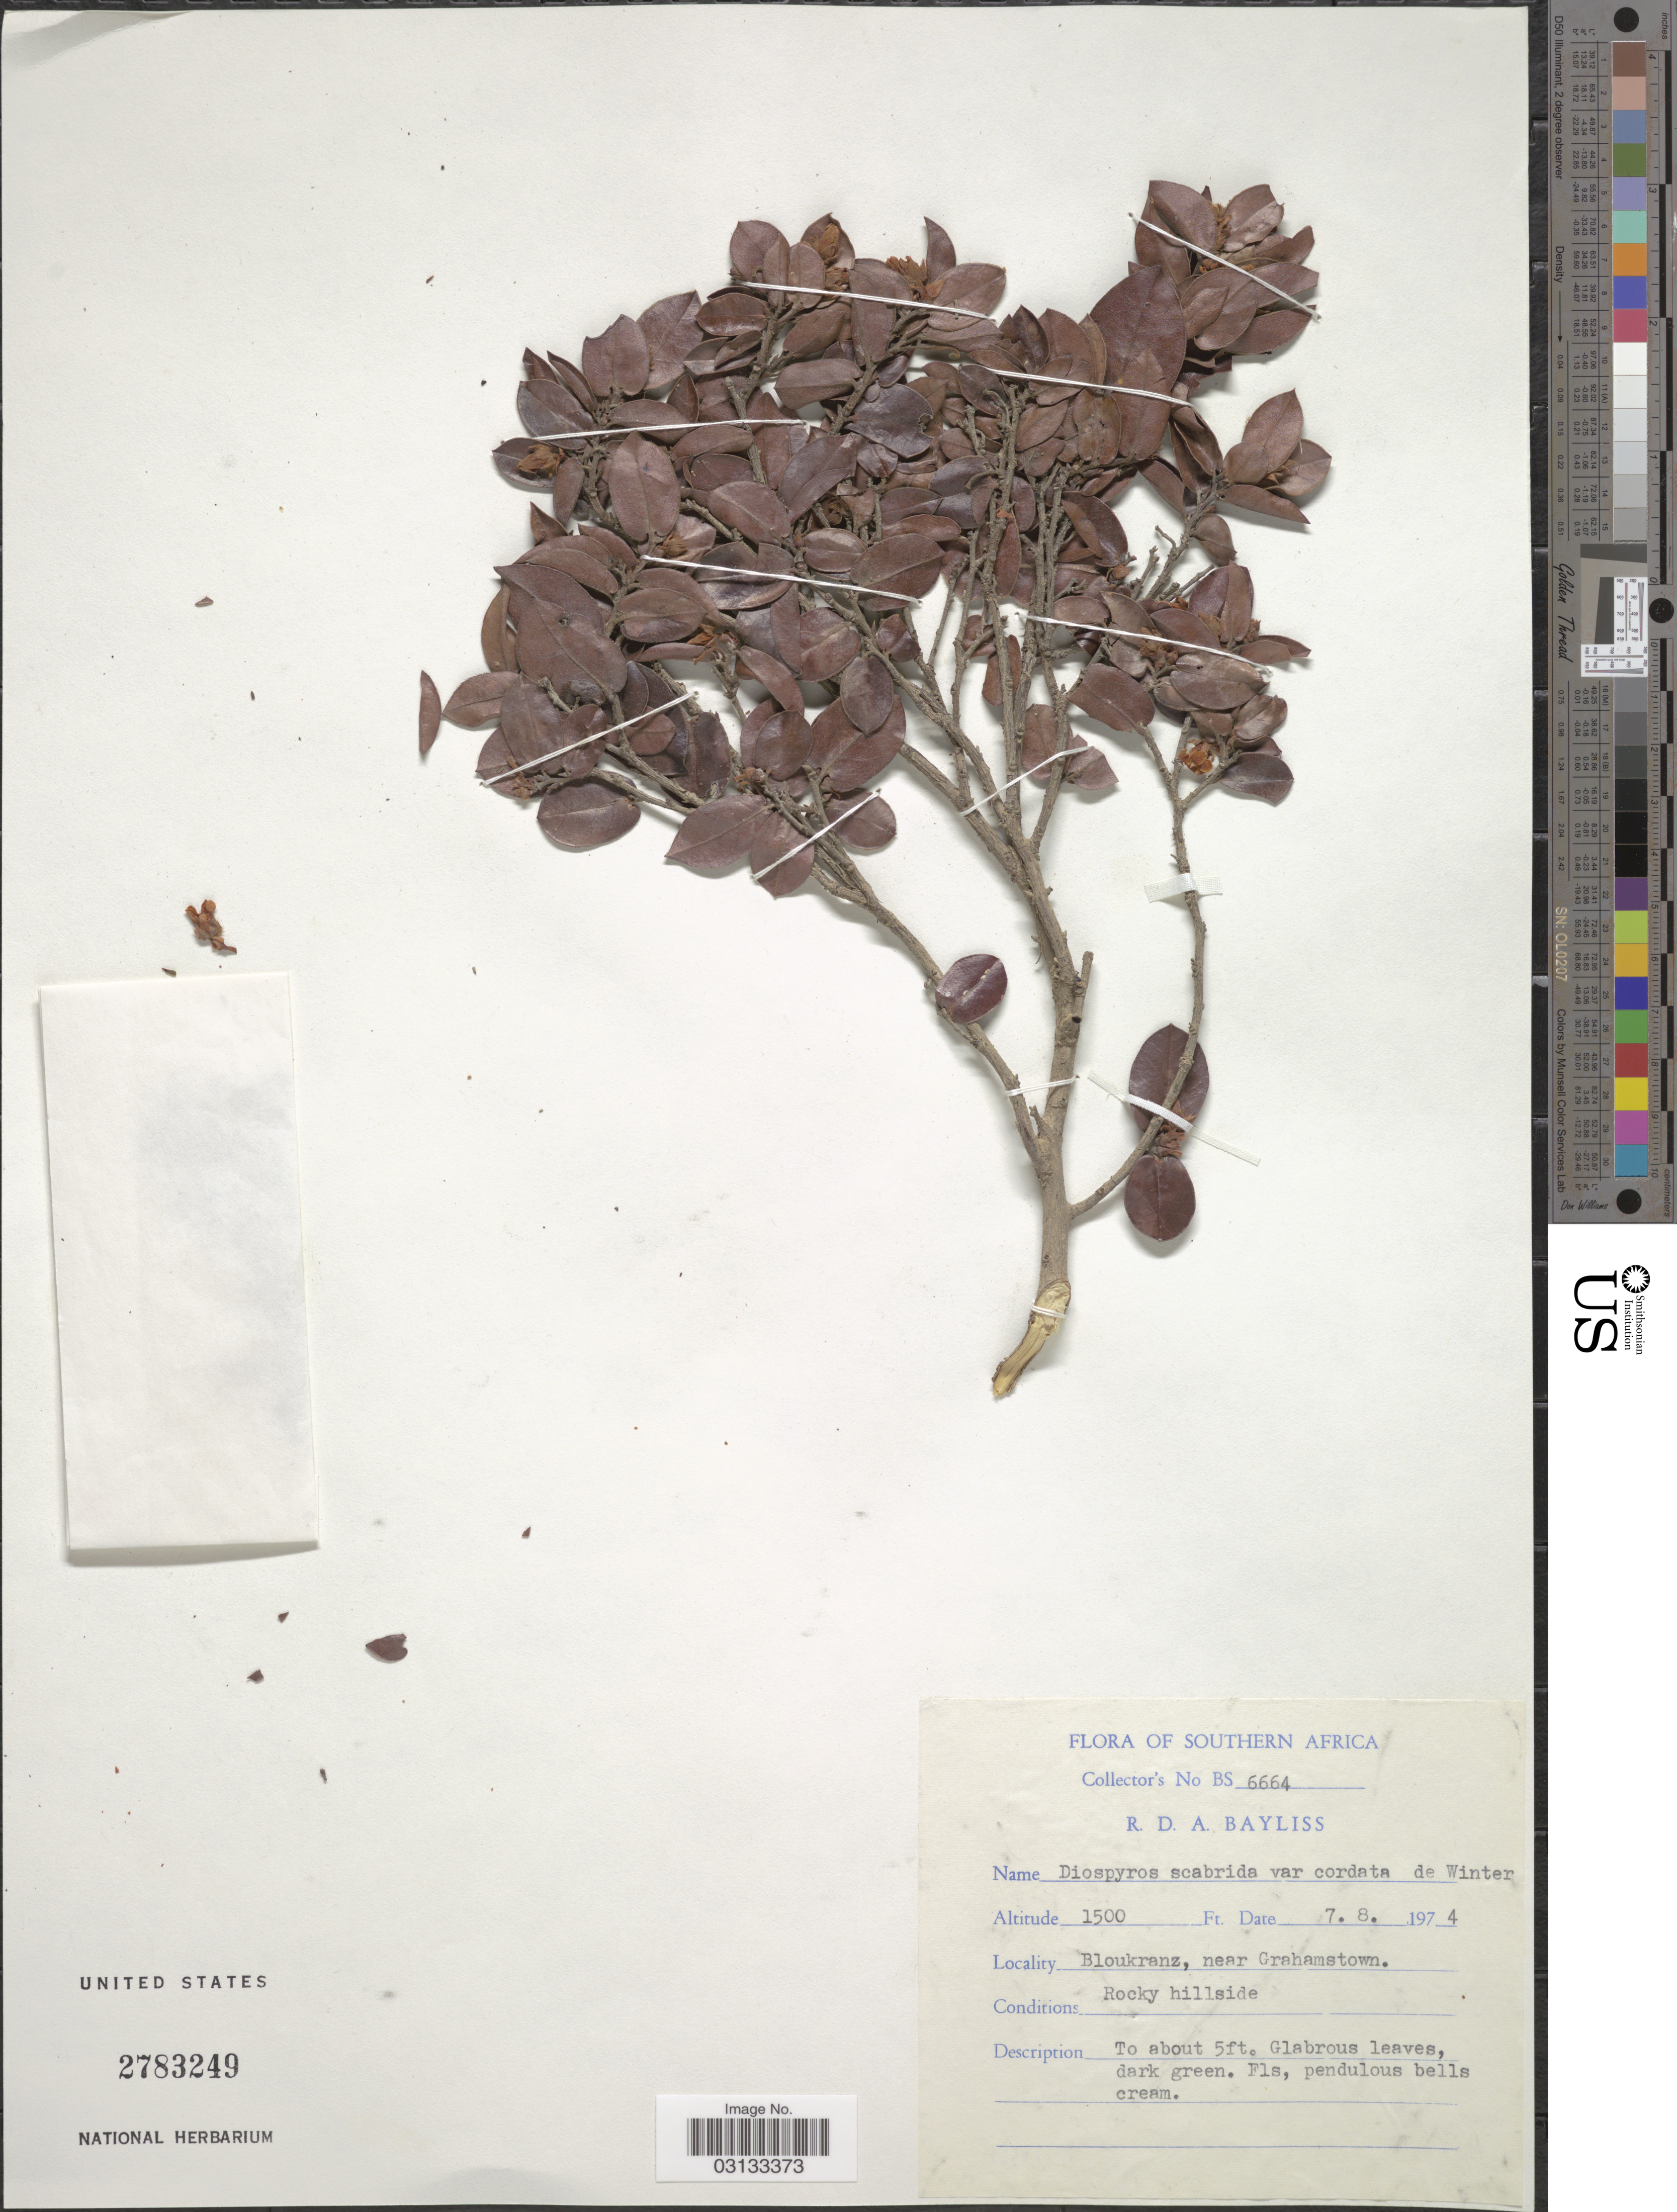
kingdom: Plantae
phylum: Tracheophyta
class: Magnoliopsida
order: Ericales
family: Ebenaceae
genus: Diospyros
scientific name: Diospyros scabrida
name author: (Harv. ex Hiern) De Winter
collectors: R. Bayliss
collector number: BS6664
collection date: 1974-08-07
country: South Africa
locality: Southern Africa, Bloukranz, near Grahamstown.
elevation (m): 457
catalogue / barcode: US 2783249